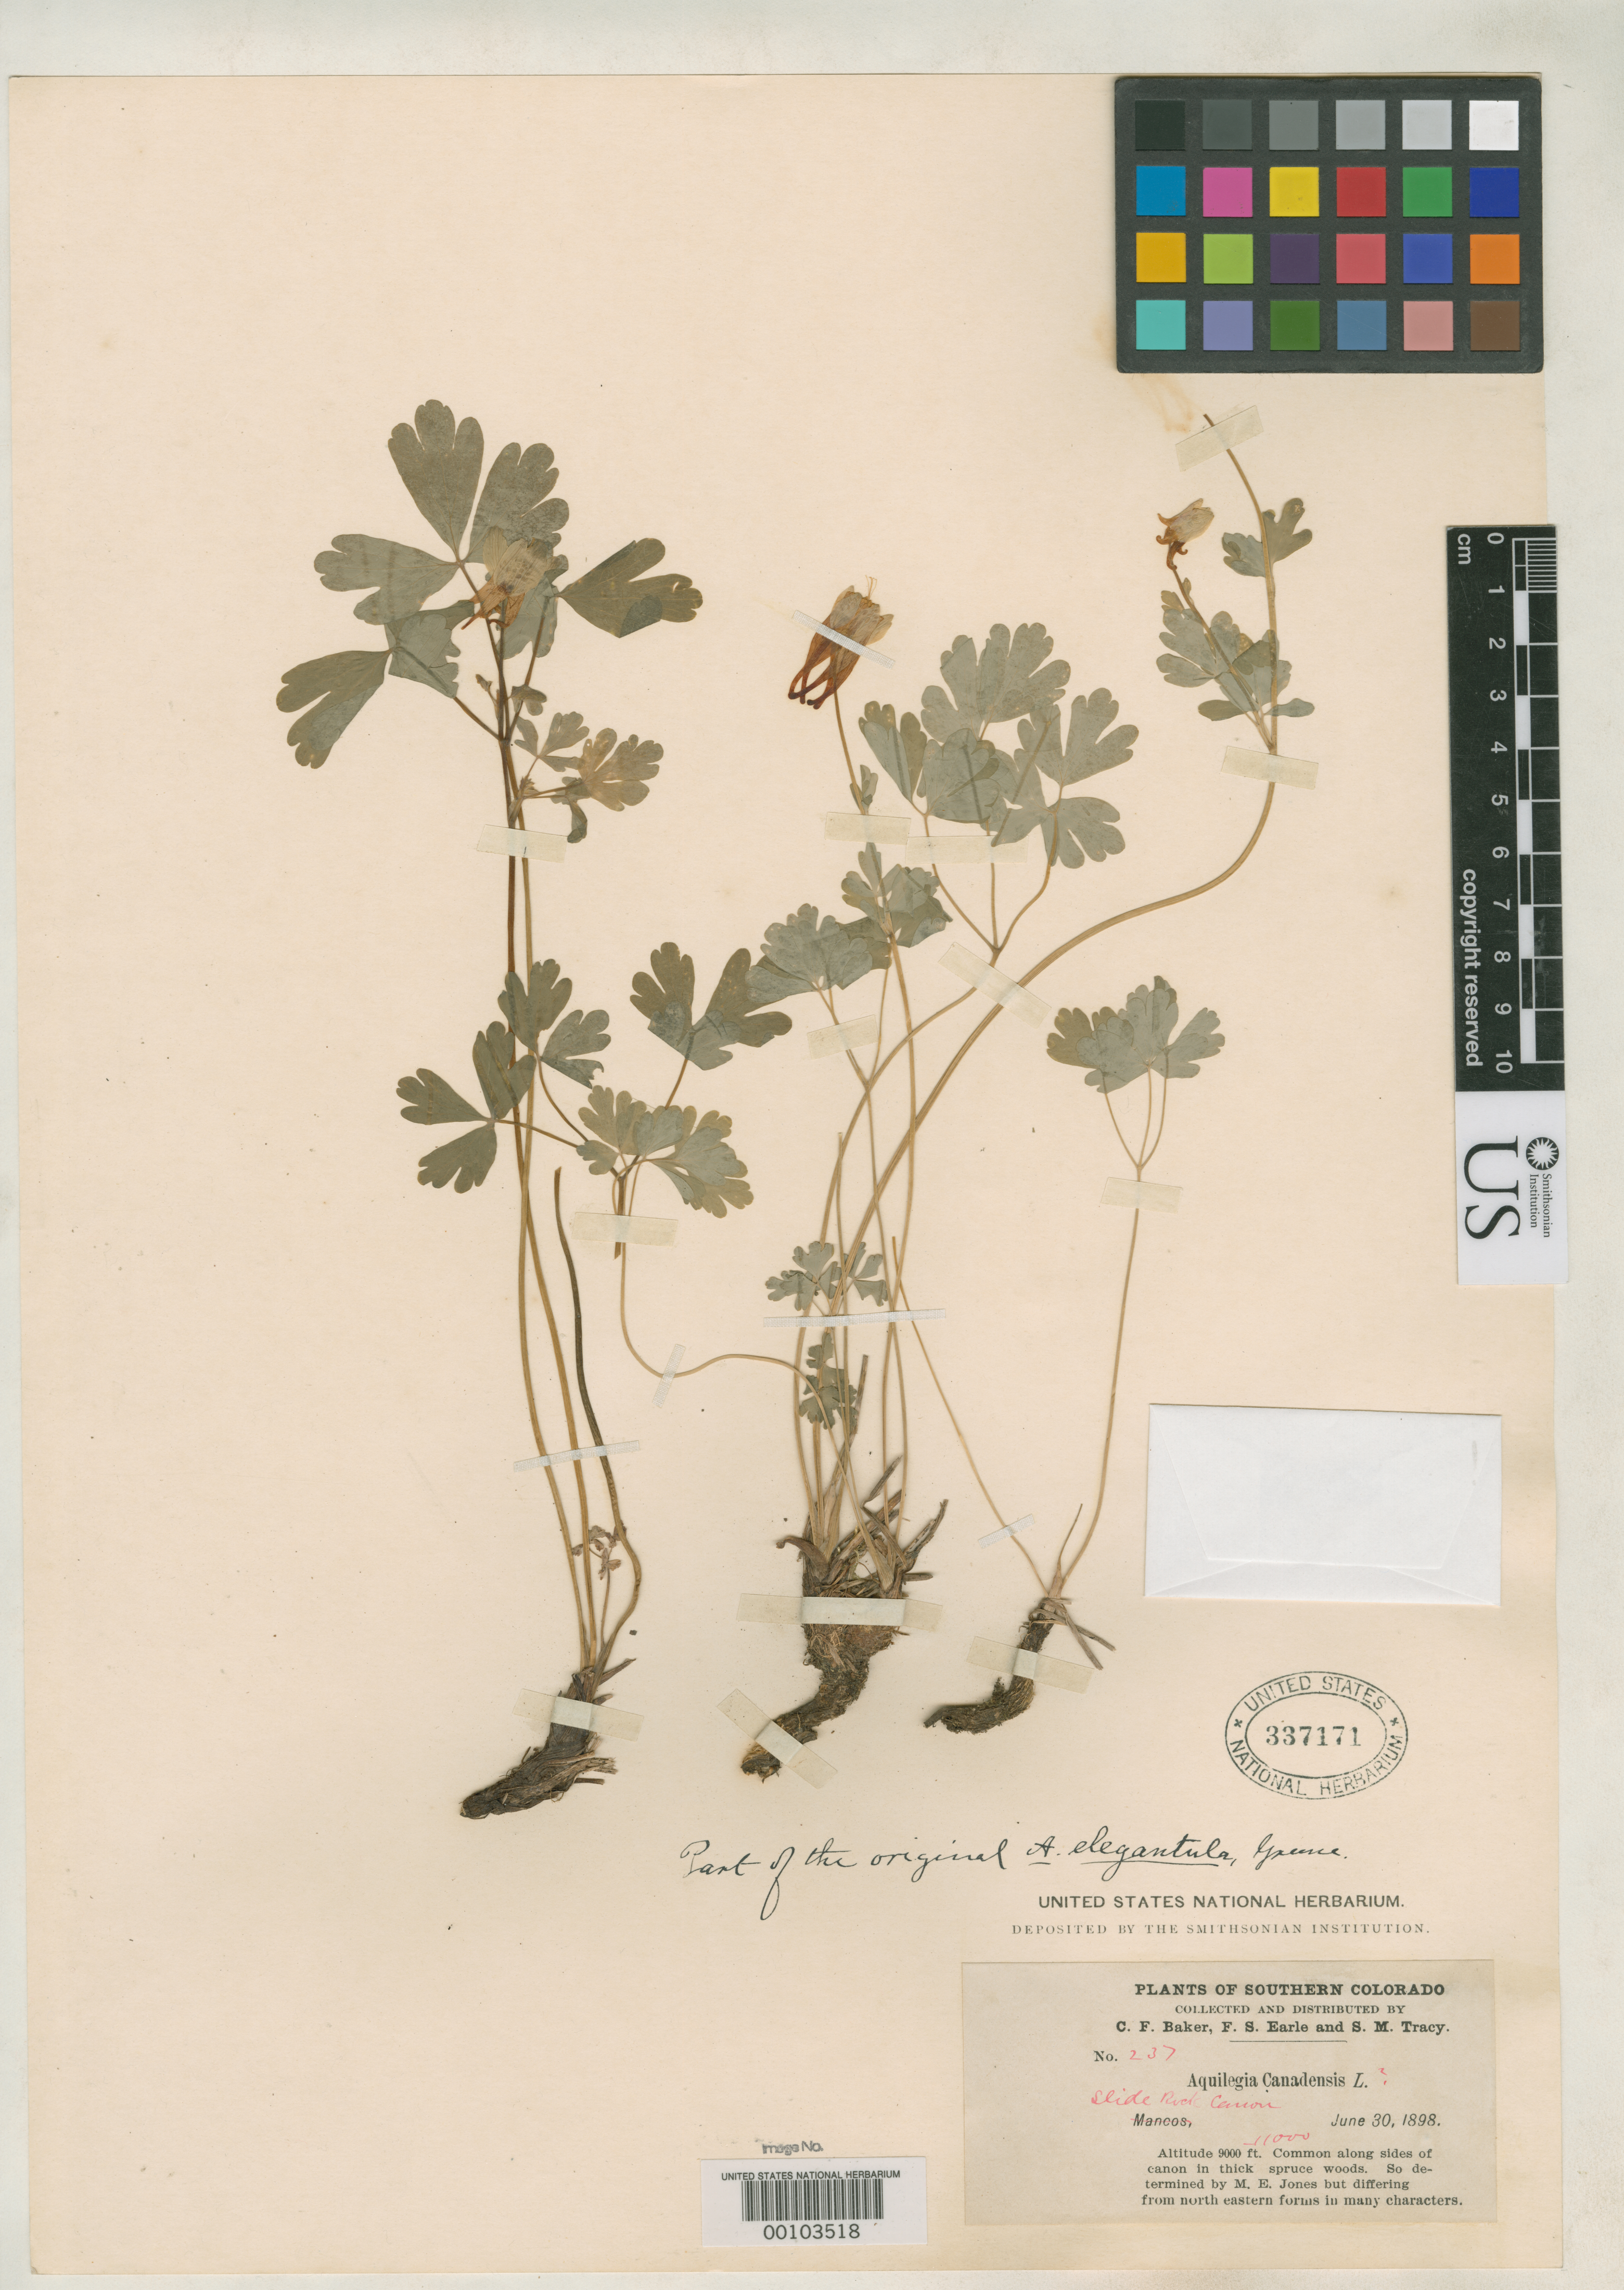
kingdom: Plantae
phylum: Tracheophyta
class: Magnoliopsida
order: Ranunculales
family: Ranunculaceae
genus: Aquilegia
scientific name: Aquilegia elegantula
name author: Greene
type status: Isotype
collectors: C. F. Baker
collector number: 237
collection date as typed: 30 Jun 1898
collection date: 1898-06-30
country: United States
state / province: Colorado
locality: Slide Rock Canyon, Mount Hesperus.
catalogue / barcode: US 337171